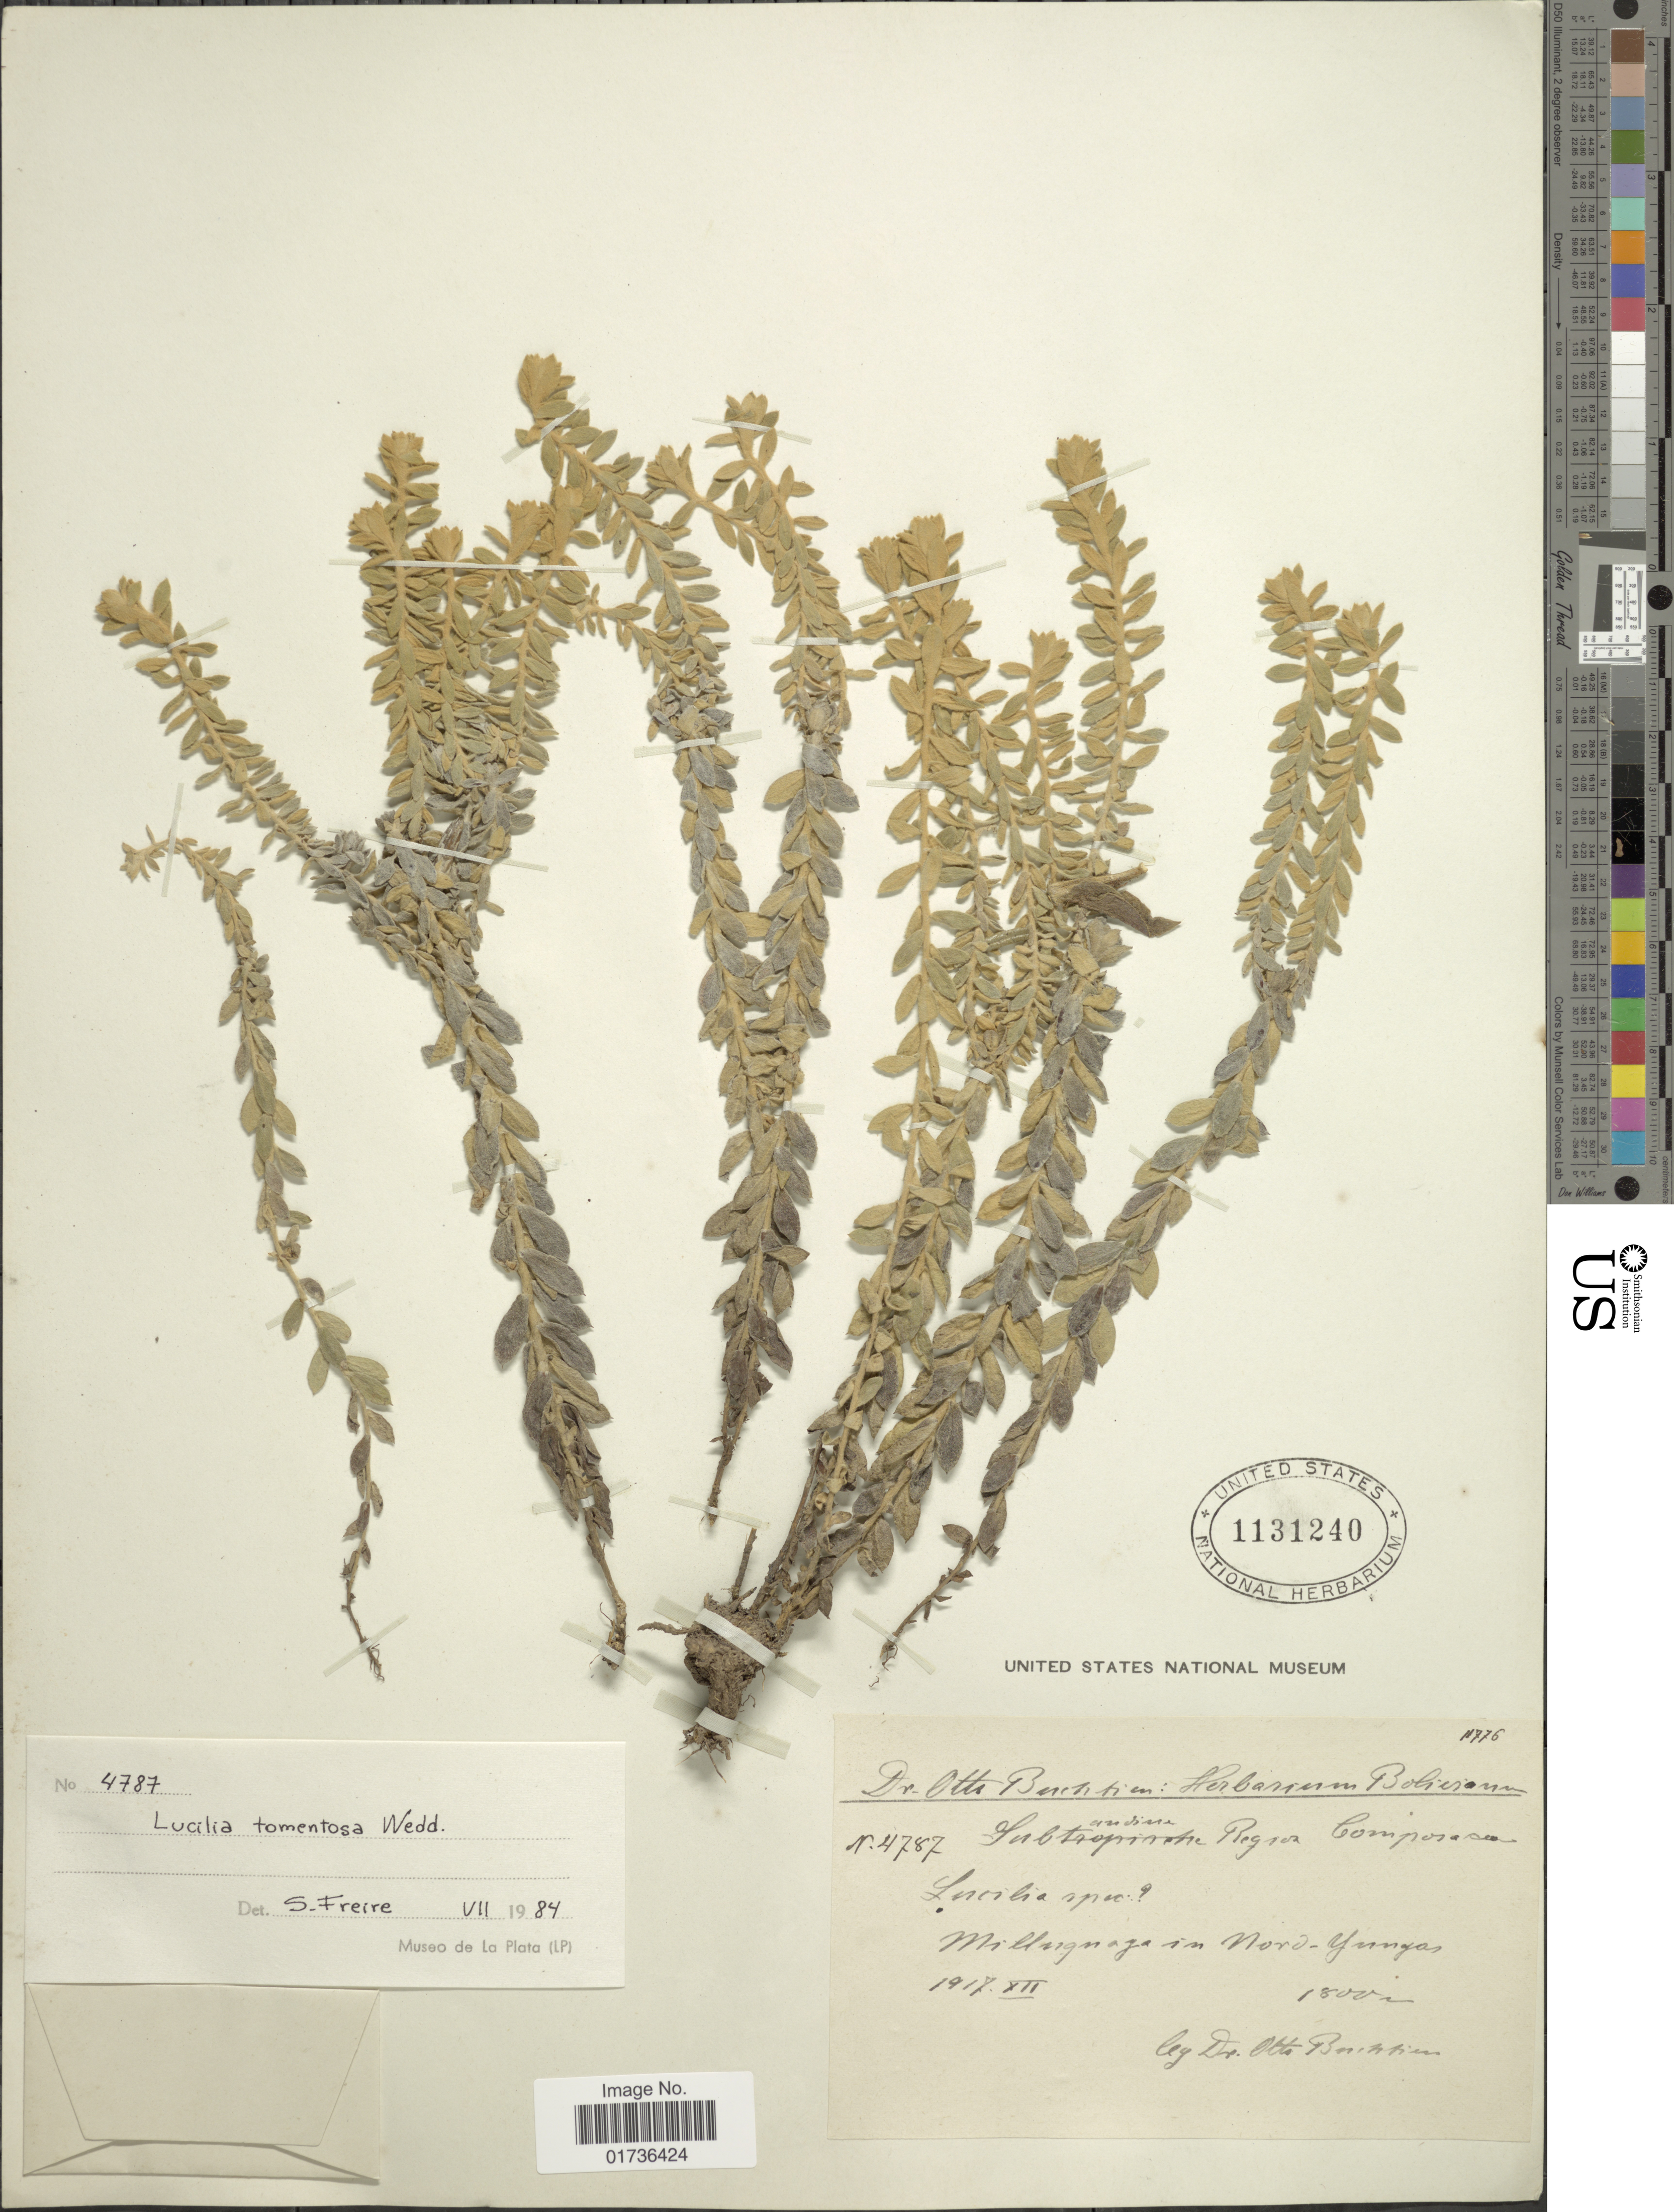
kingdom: Plantae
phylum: Tracheophyta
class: Magnoliopsida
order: Asterales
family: Asteraceae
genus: Lucilia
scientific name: Lucilia tomentosa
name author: Wedd.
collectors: O. Buchtien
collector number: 4787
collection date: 1917-12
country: Bolivia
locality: Millugnaga in Nord-Yungas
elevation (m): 1800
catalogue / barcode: US 1131240